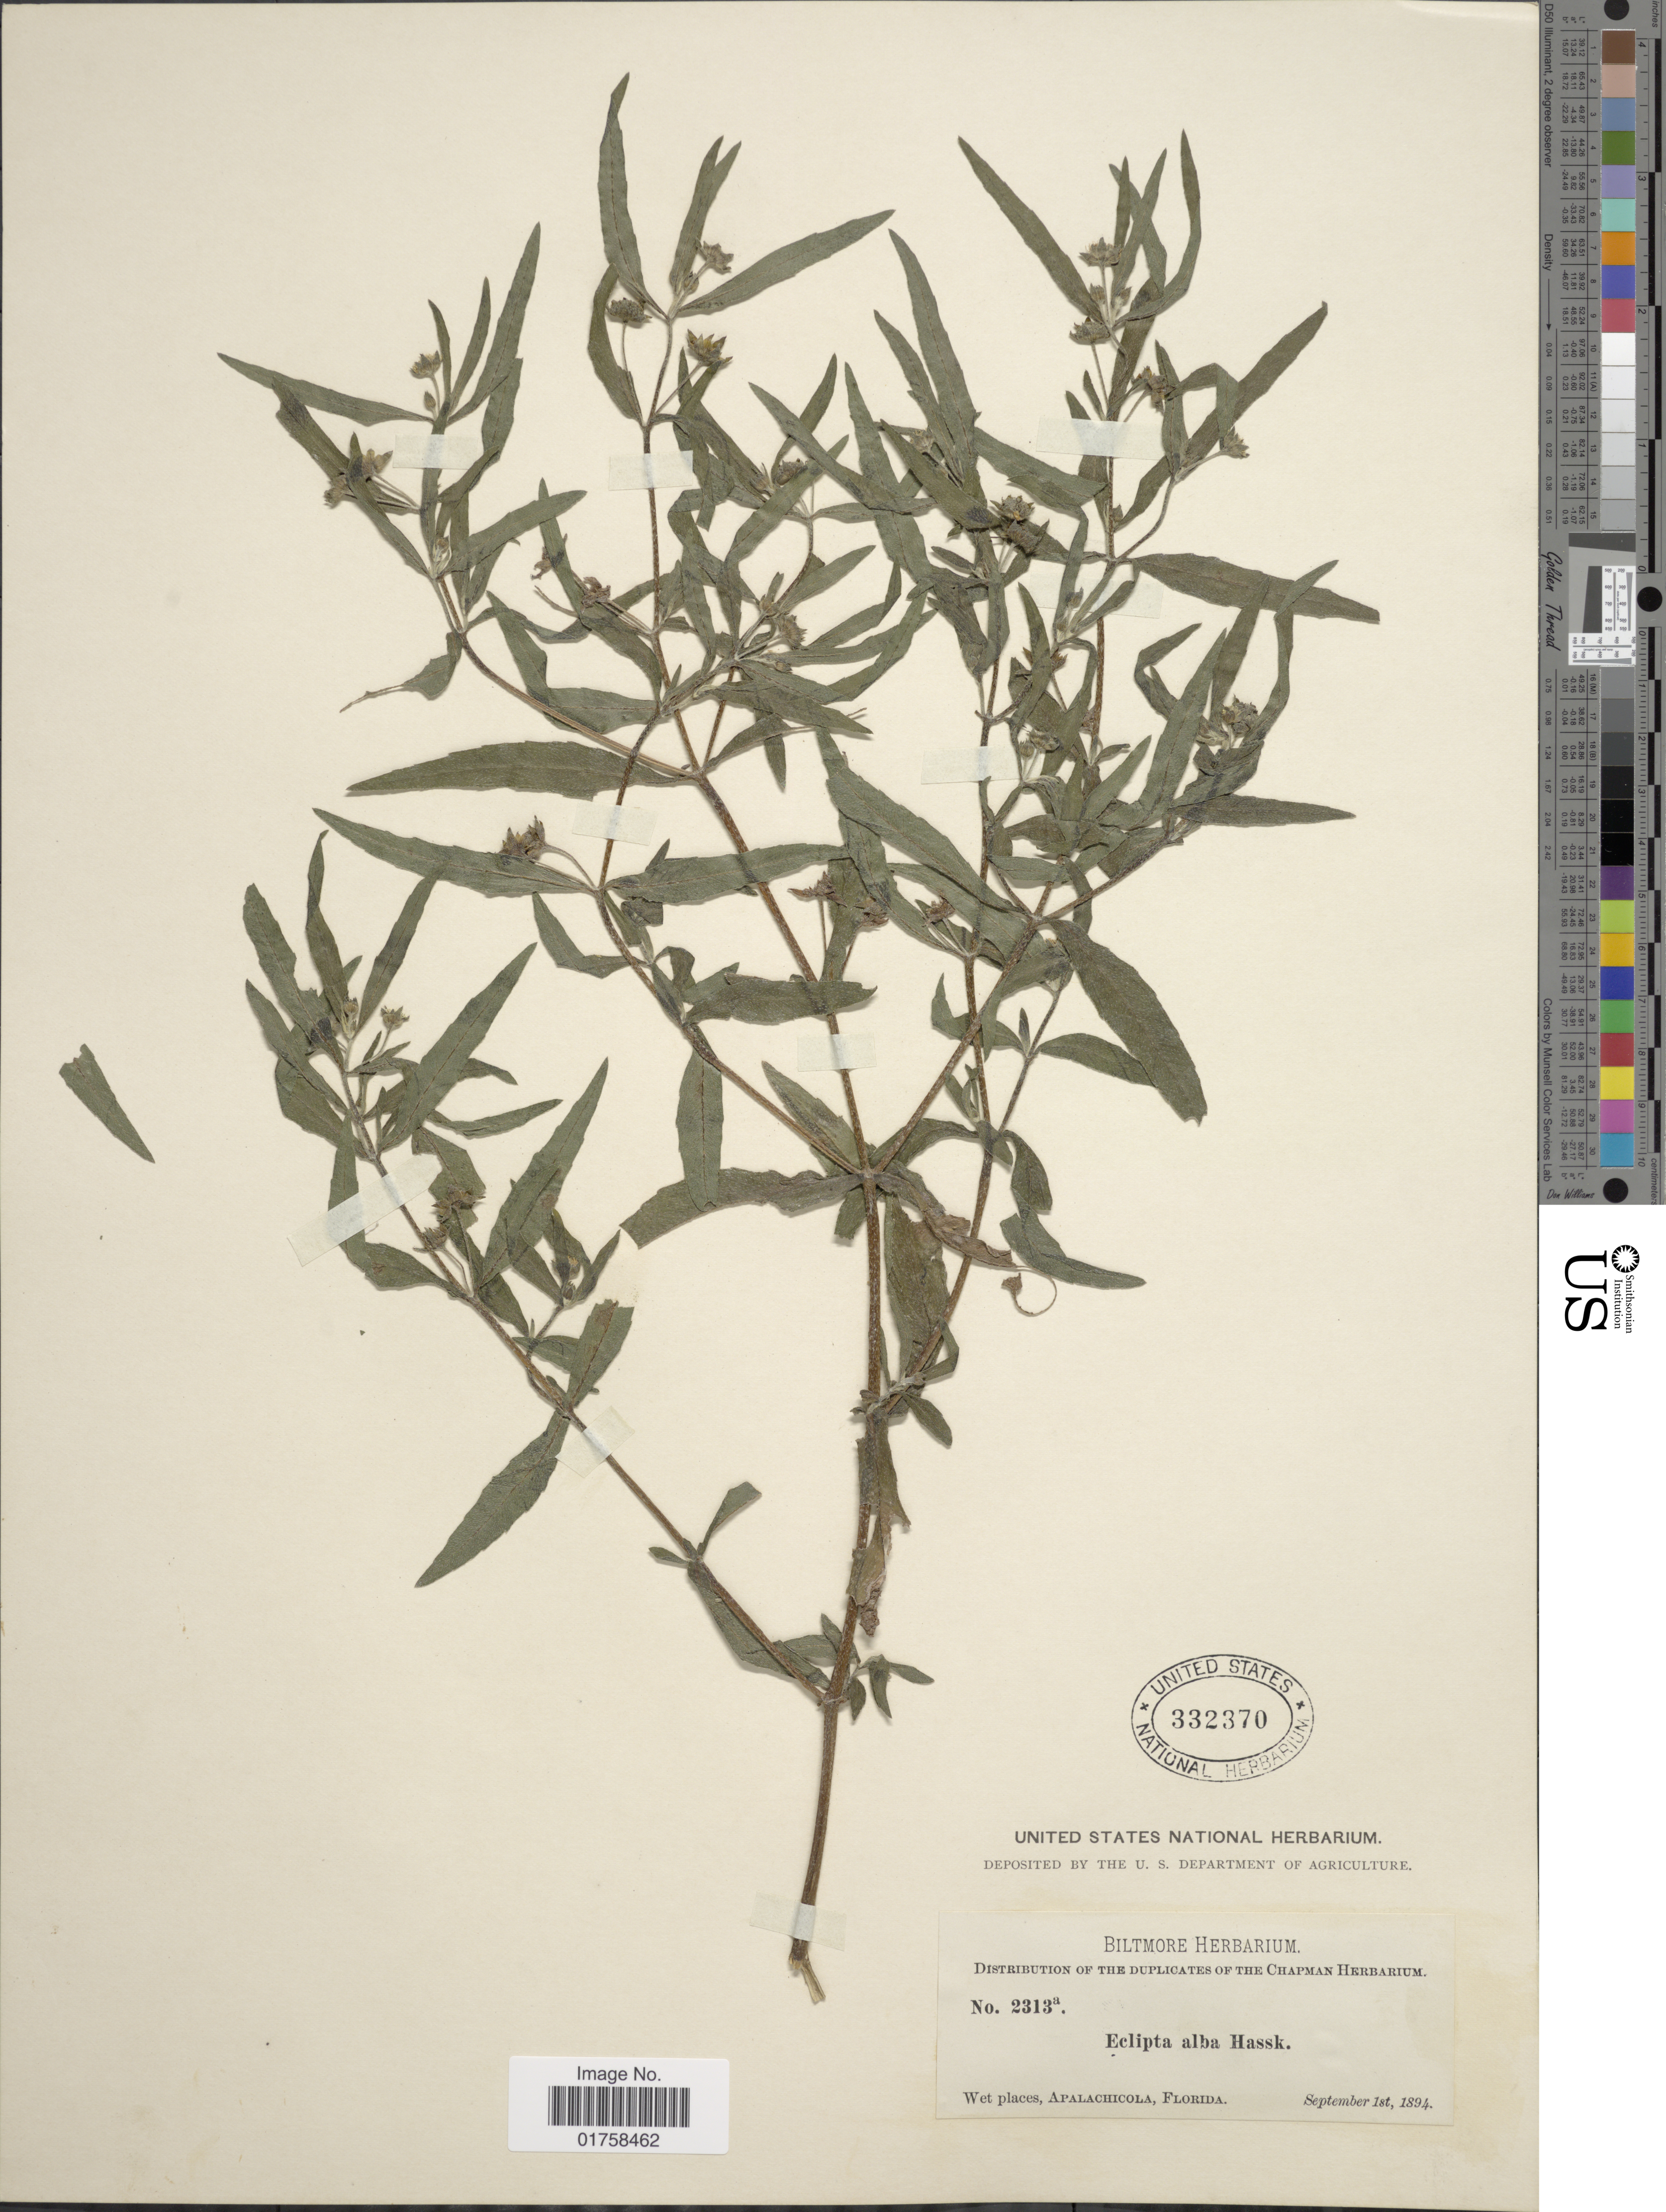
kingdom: Plantae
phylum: Tracheophyta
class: Magnoliopsida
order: Asterales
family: Asteraceae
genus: Eclipta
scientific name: Eclipta alba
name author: (L.) Hassk.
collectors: ex herb. Biltmore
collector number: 2313a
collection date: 1894-09-01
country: United States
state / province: Florida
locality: Wet places, Apalachicola, Florida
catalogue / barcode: US 332370